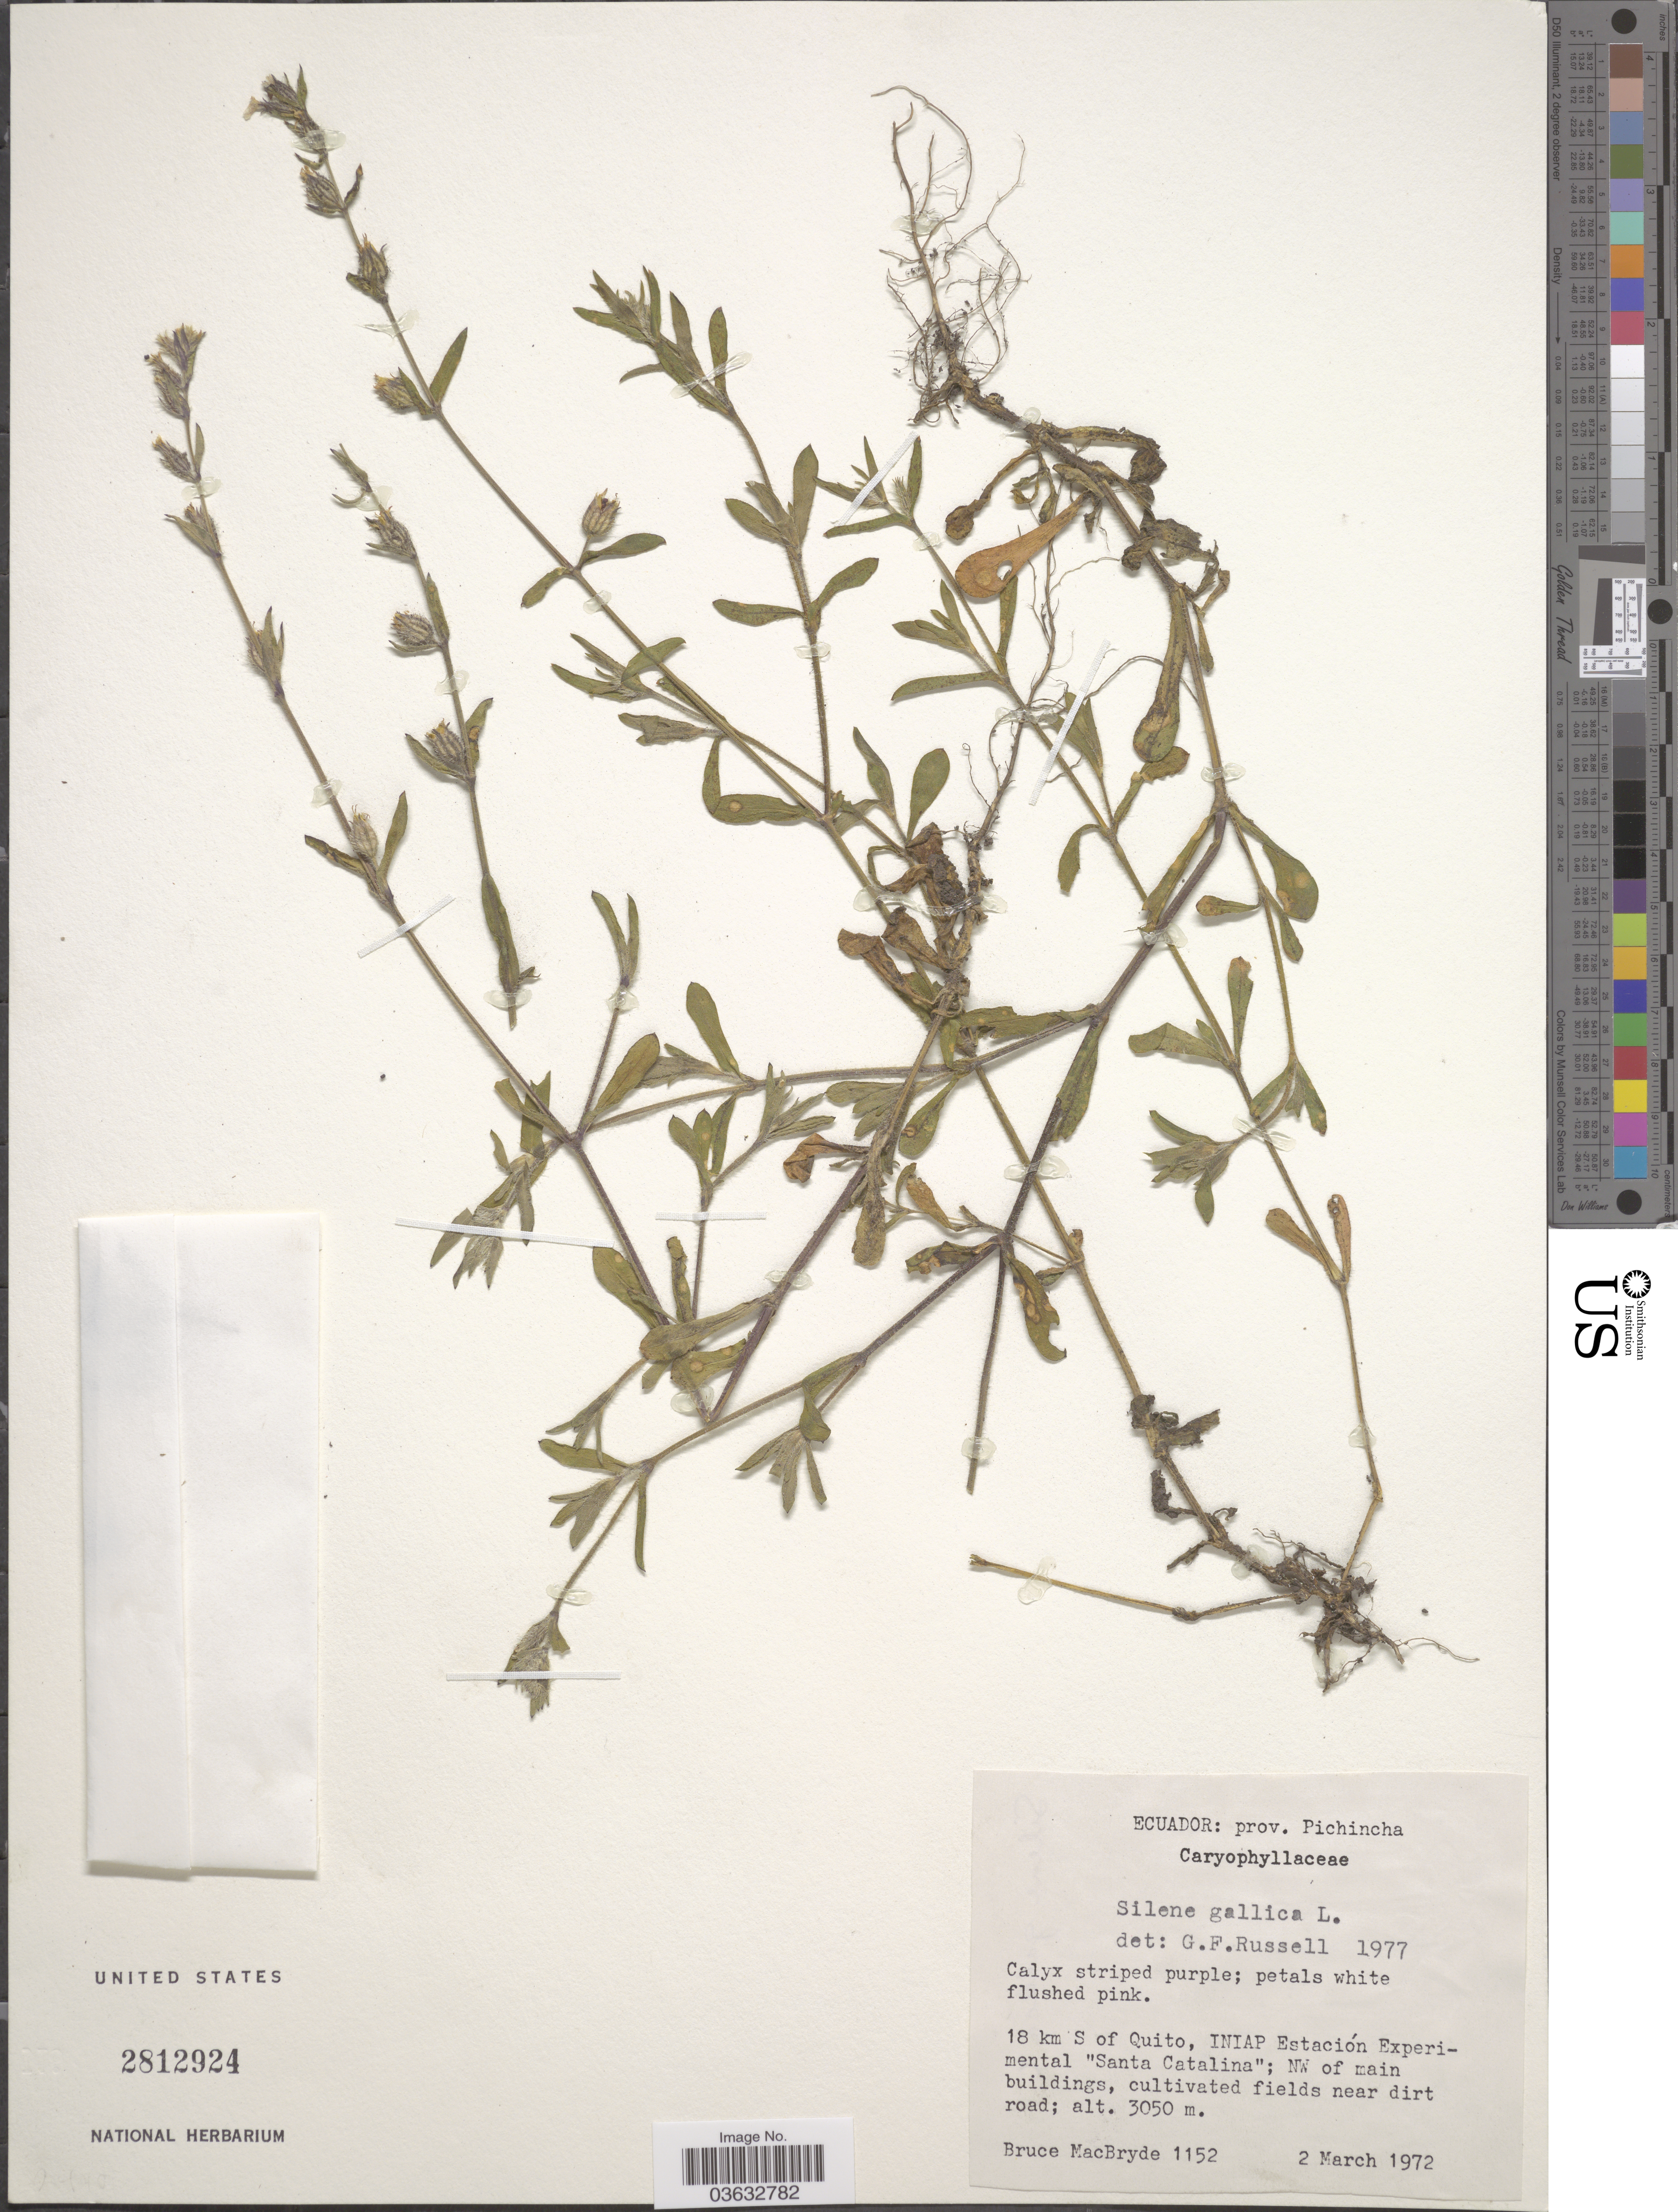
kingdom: Plantae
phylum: Tracheophyta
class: Magnoliopsida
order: Caryophyllales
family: Caryophyllaceae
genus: Silene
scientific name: Silene gallica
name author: L.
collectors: B. MacBryde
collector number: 1152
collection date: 1972-03-02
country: Ecuador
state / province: Pichincha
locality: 18 km S of Quito, INIAP Estación Experimental "Santa Catalina"; NW of main buildings, cultivated fields near dirt road.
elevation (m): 3050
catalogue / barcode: US 2812924